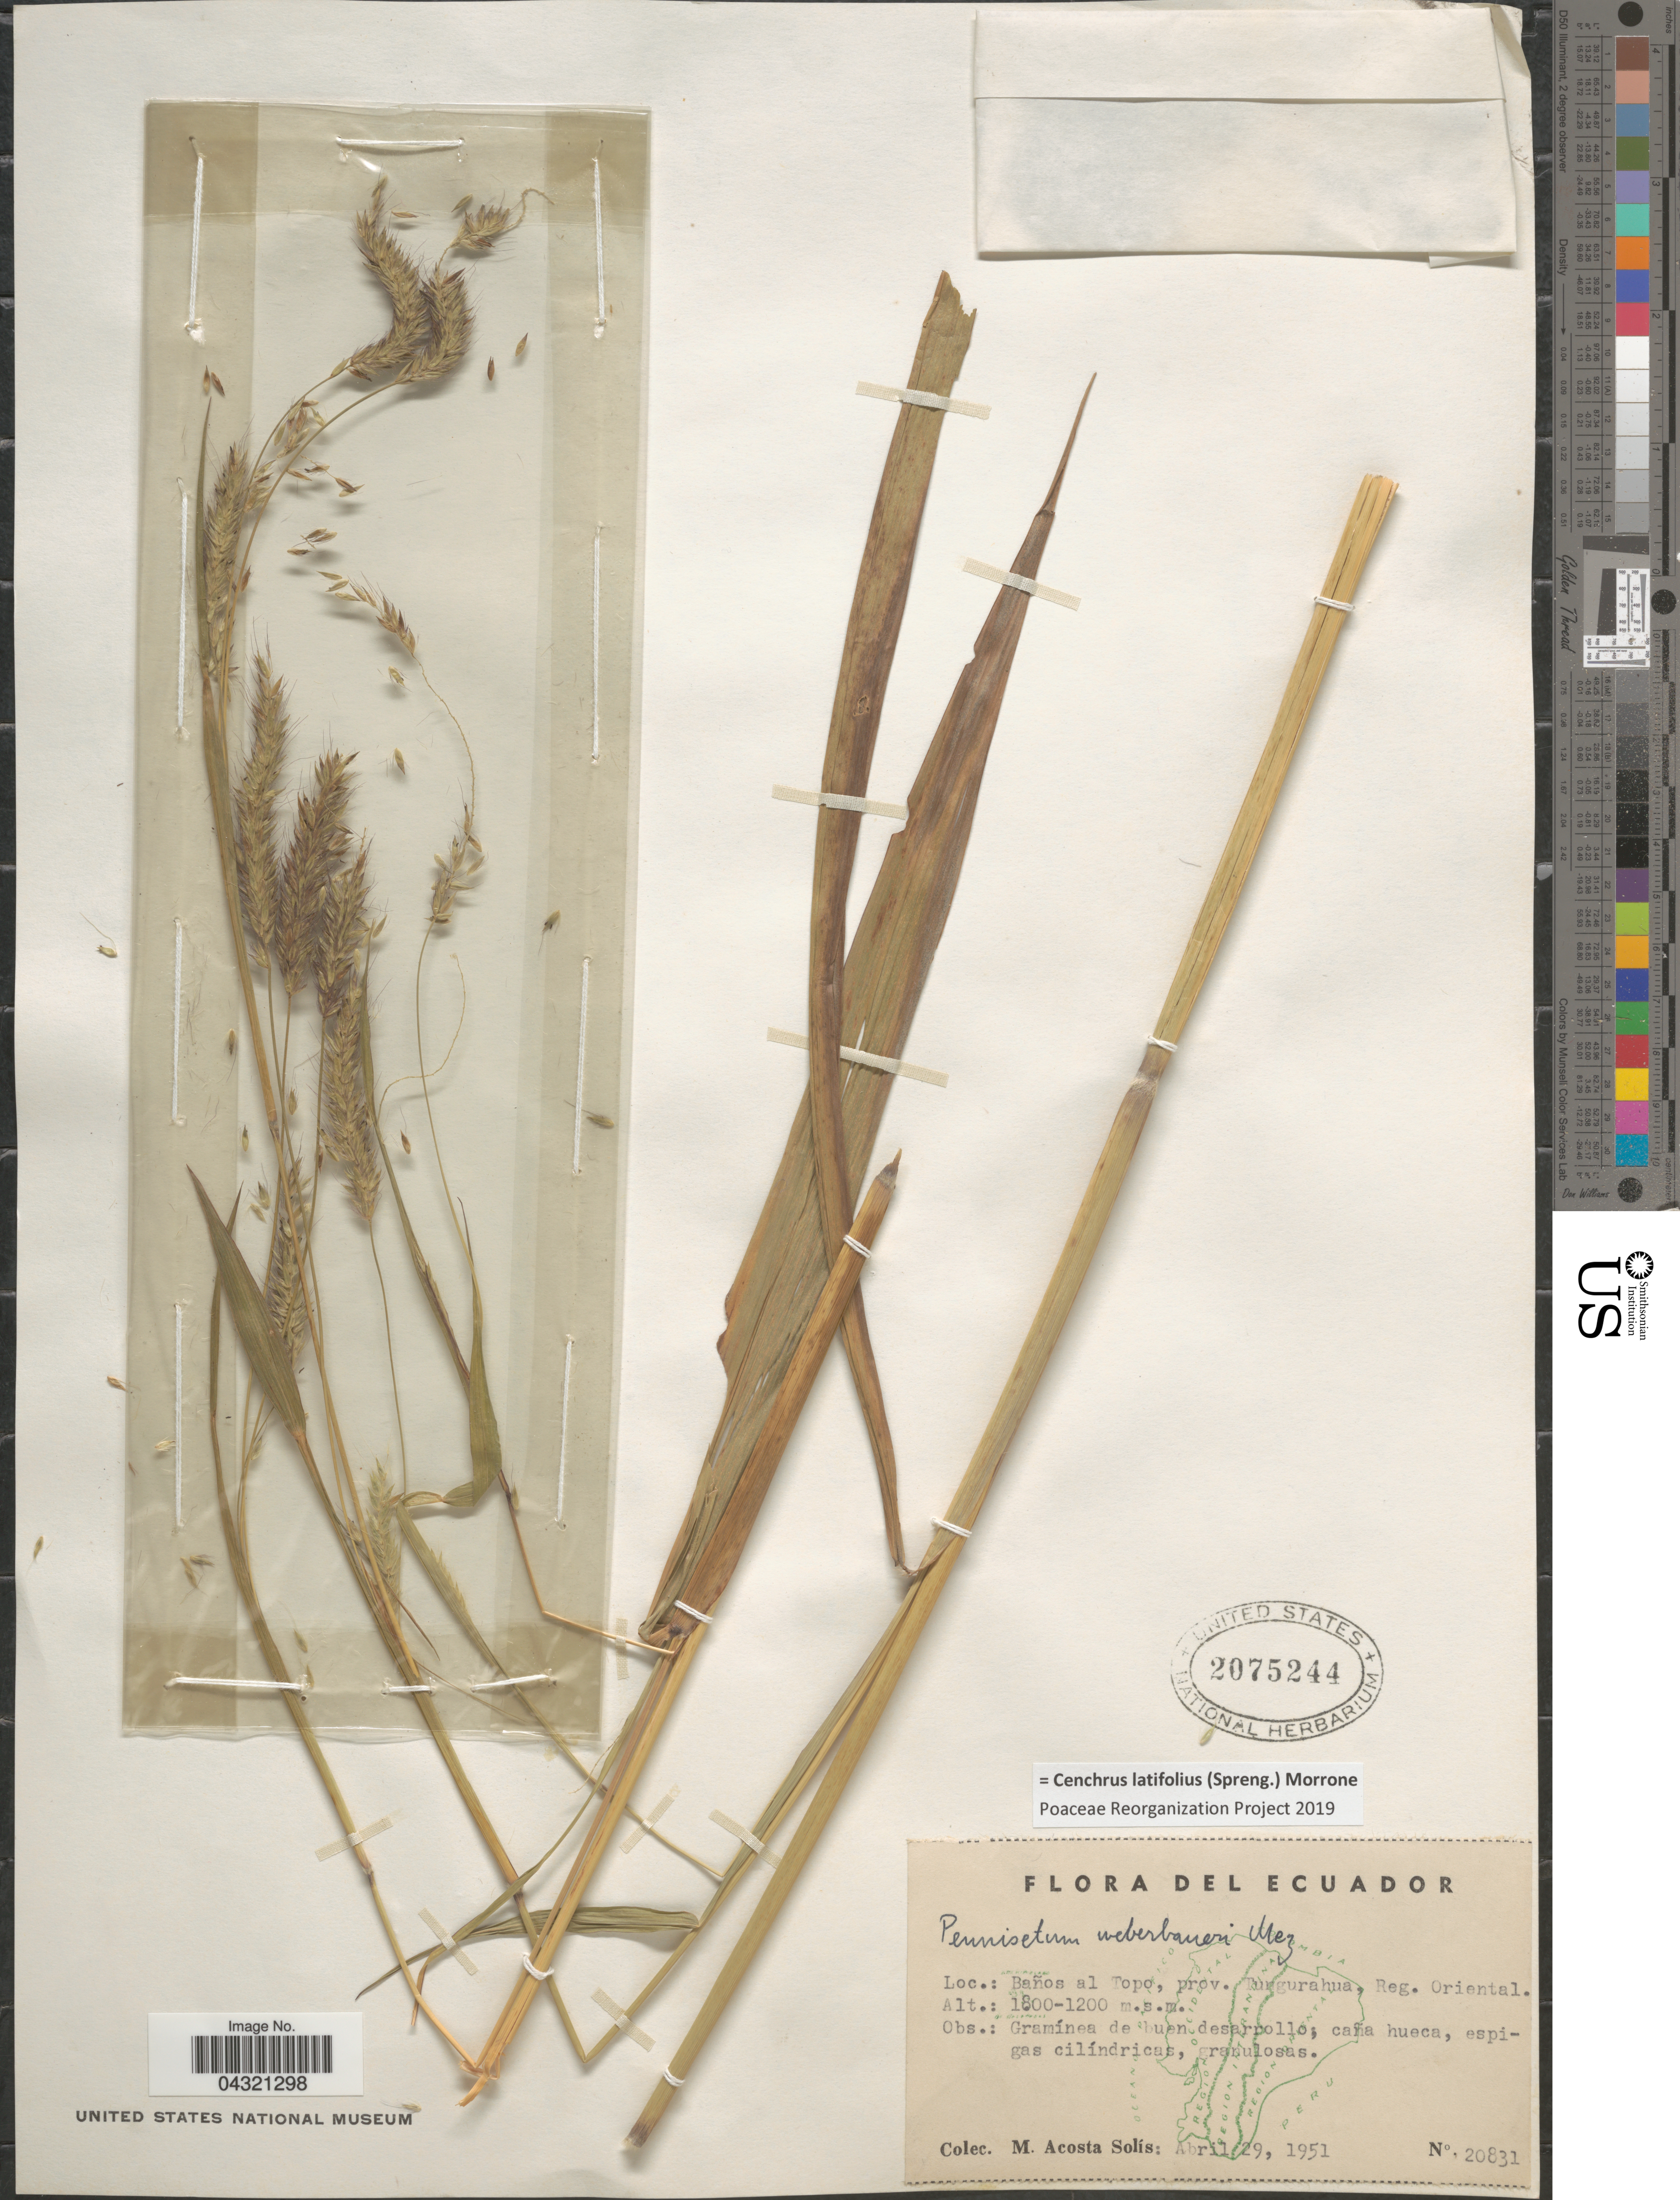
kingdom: Plantae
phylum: Tracheophyta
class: Liliopsida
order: Poales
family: Poaceae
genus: Cenchrus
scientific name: Cenchrus latifolius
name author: (Spreng.) Morrone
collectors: M. Acosta Solis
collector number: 20831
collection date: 1951-04-29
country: Ecuador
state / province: Tungurahua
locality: Baños al Topo, Reg. Oriental.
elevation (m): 1200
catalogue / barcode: US 2075244